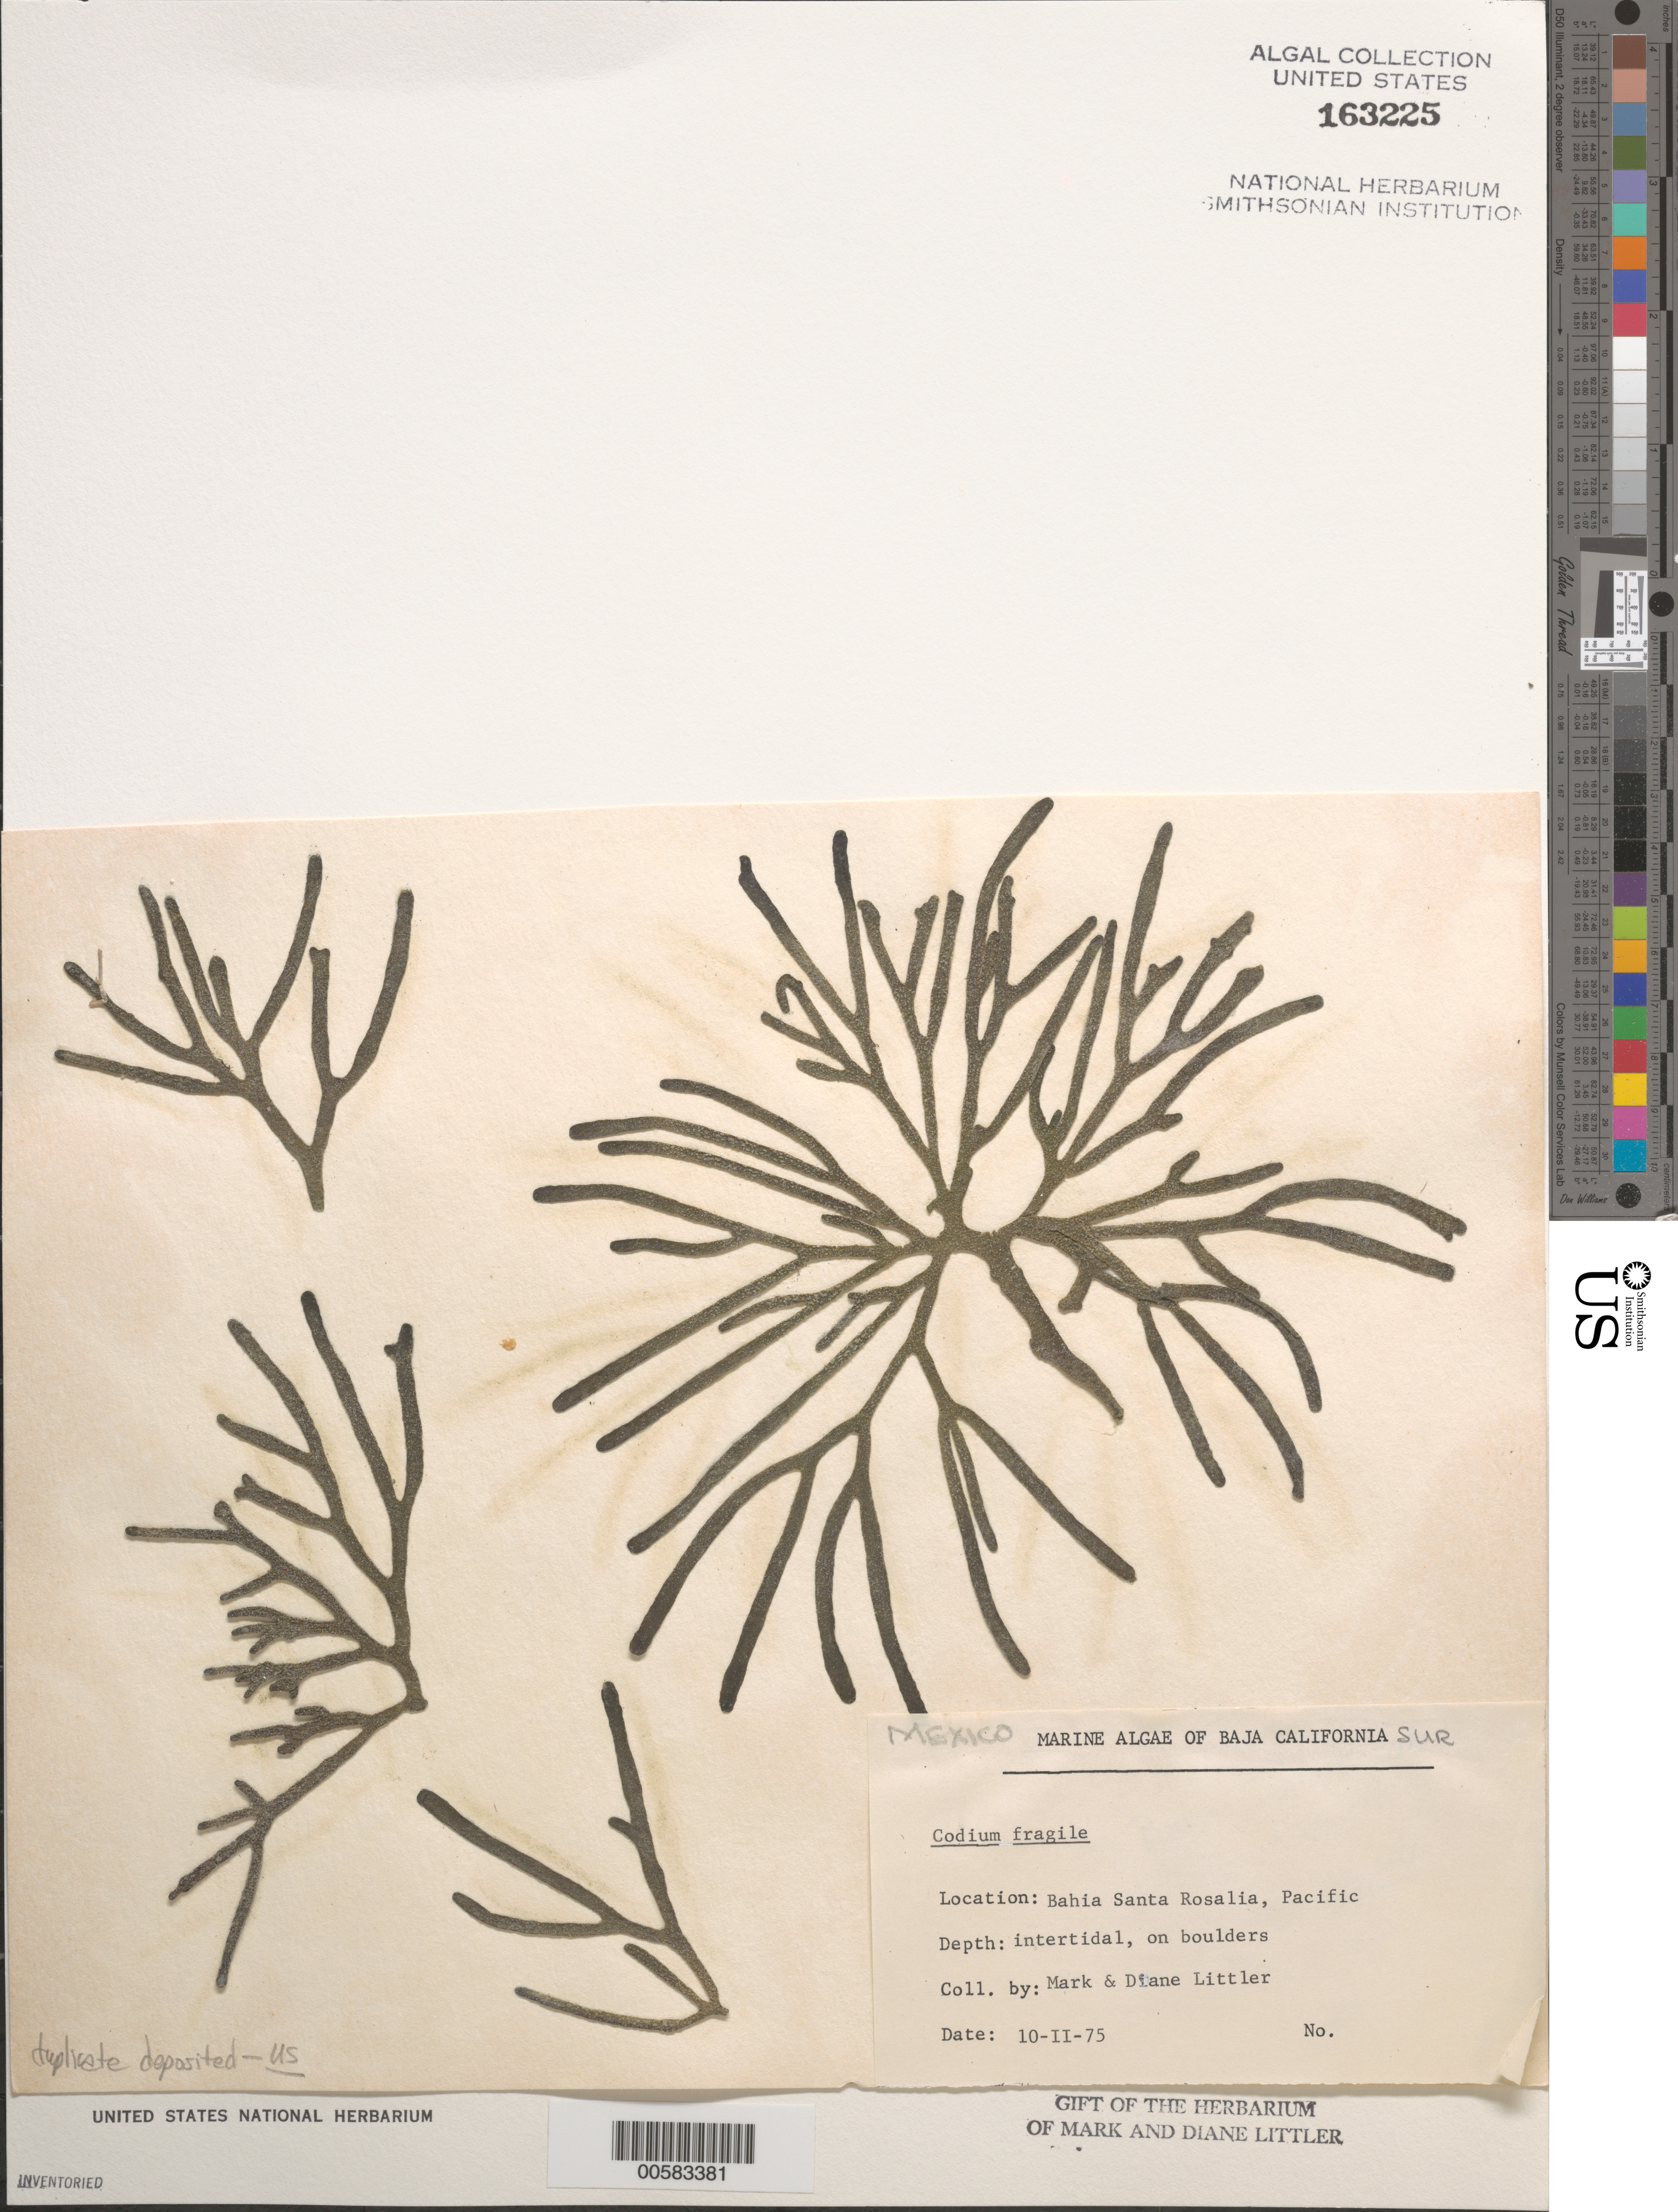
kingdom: Plantae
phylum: Chlorophyta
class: Ulvophyceae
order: Bryopsidales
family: Codiaceae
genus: Codium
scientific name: Codium fragile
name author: (Suringar) P. Hariot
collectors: M. M. Littler & D. S. Littler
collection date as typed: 10 Feb 1975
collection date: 1975-02-10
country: Mexico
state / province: Baja California Sur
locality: Bahia Santa Rosalia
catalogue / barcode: US 163225